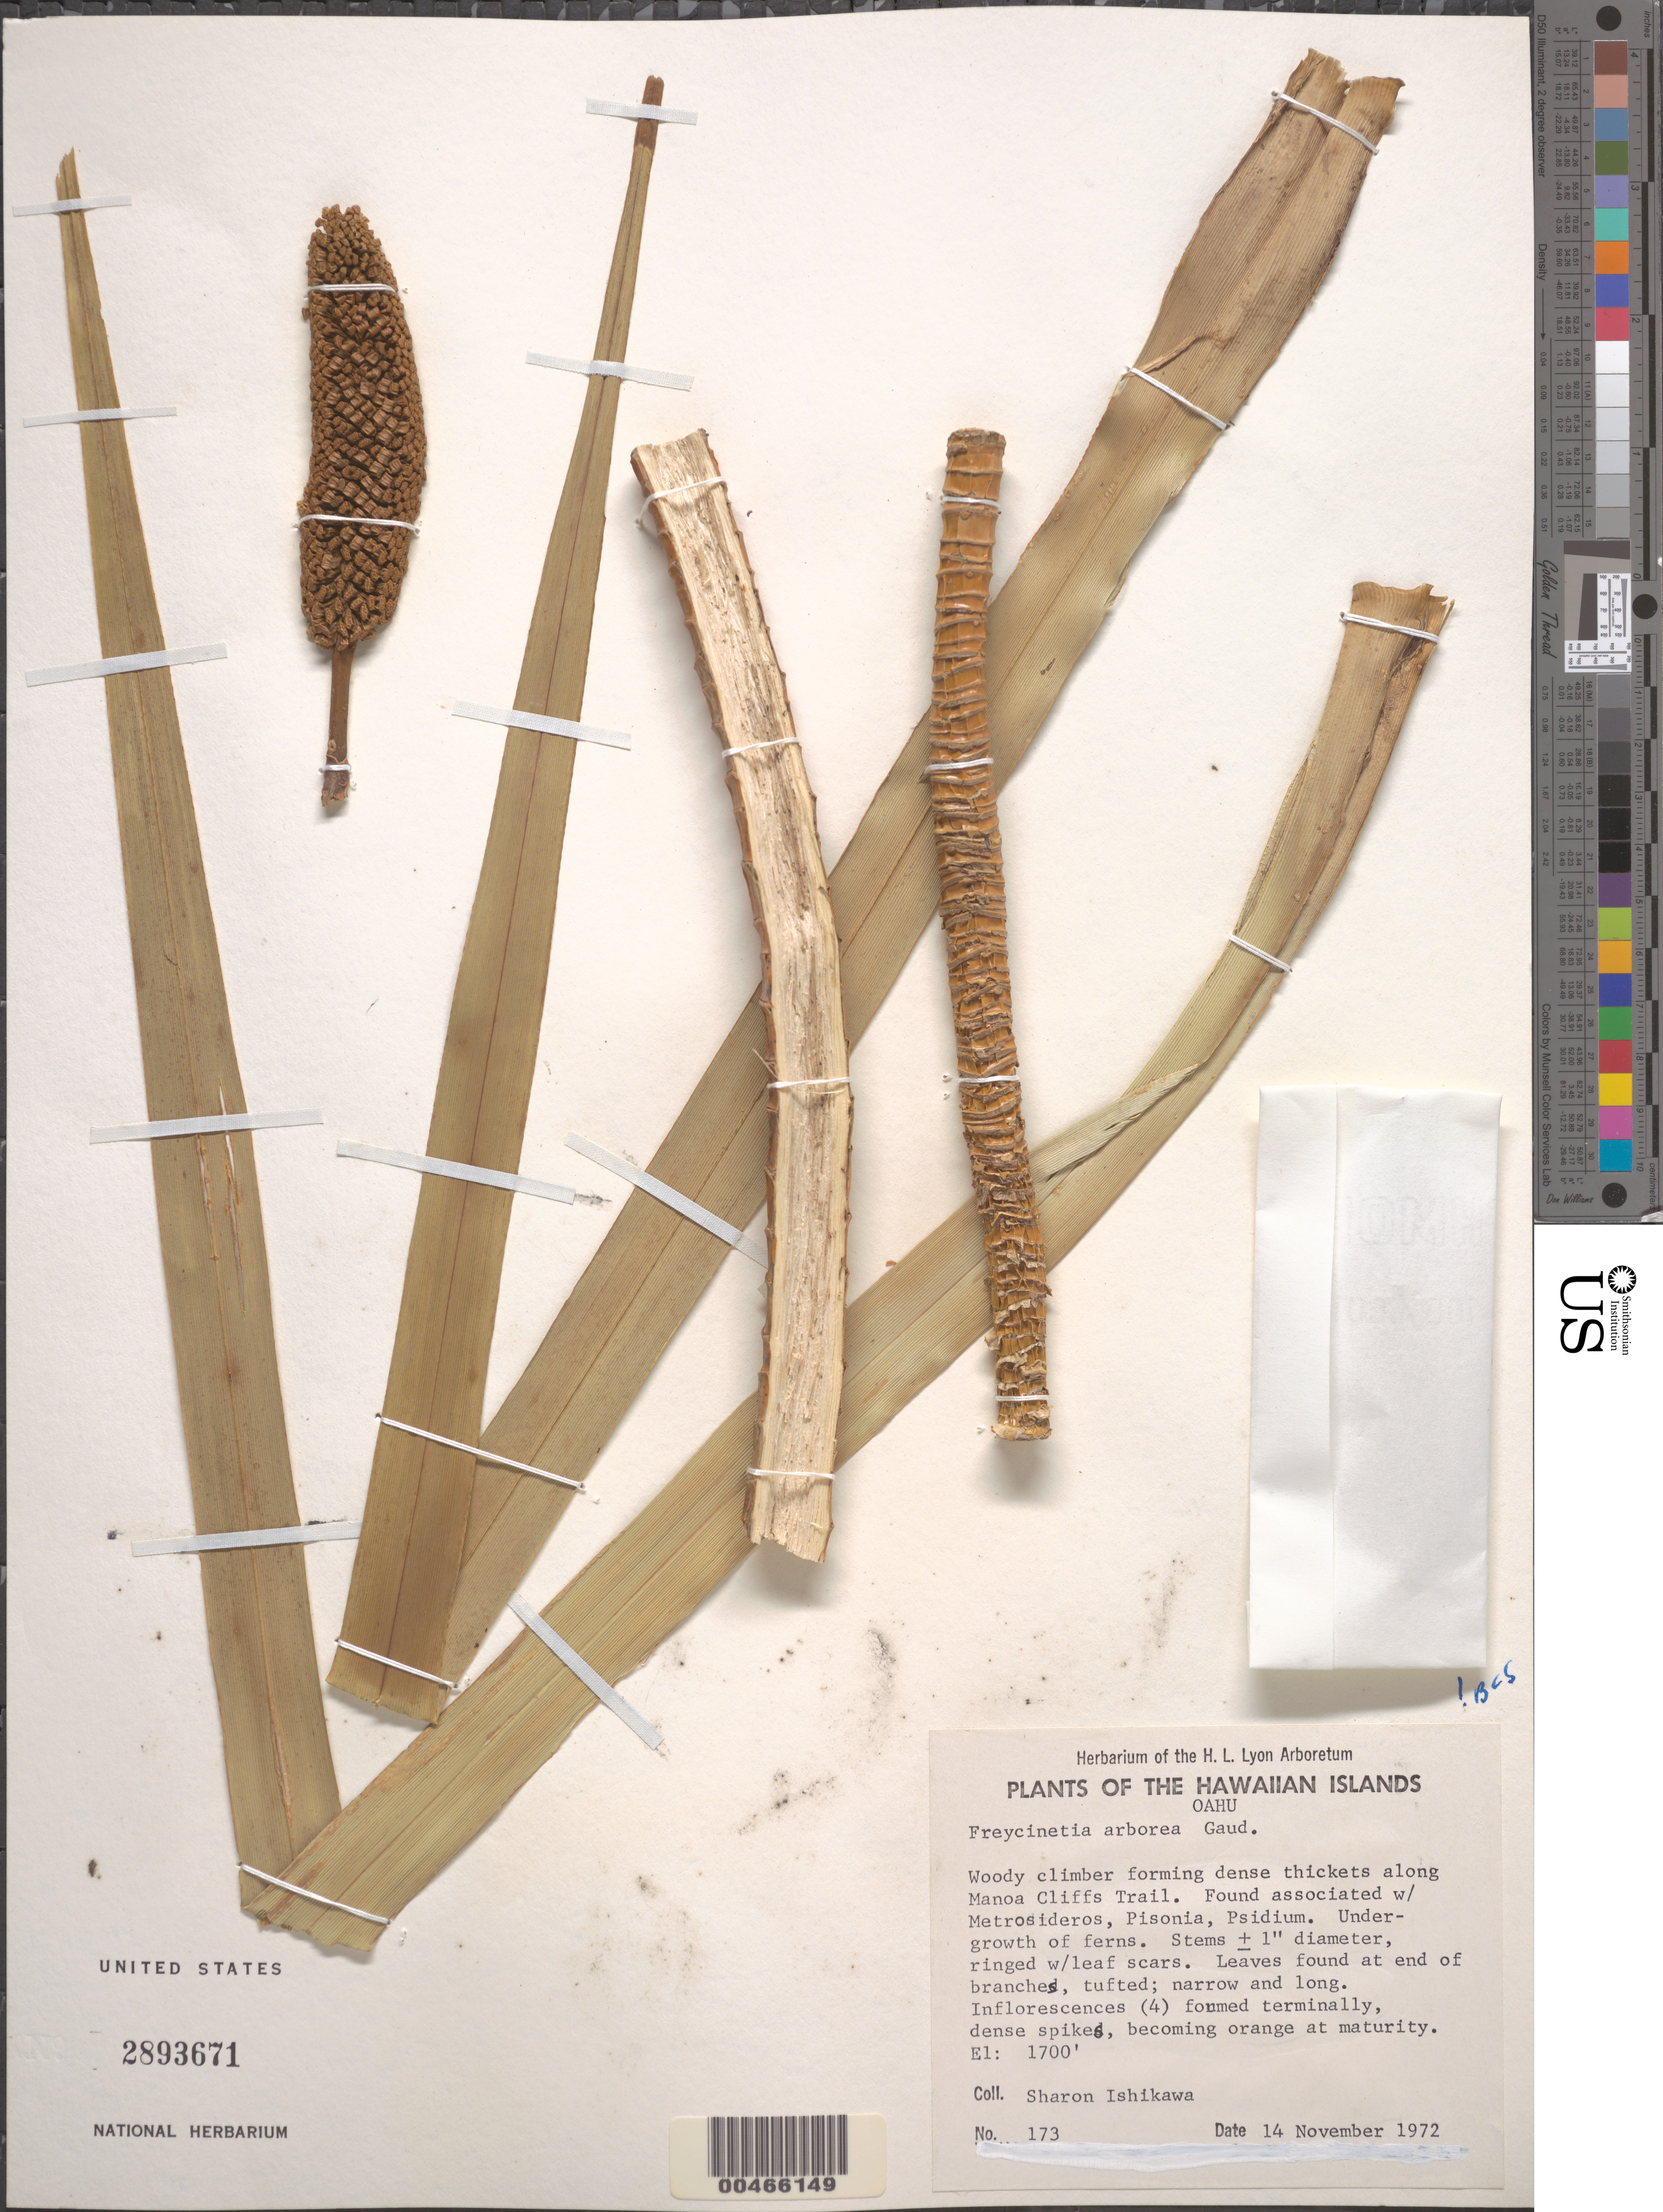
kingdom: Plantae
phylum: Tracheophyta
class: Liliopsida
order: Pandanales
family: Pandanaceae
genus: Freycinetia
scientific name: Freycinetia arborea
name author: Gaudich.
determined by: Stone, Benjamin C.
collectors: S. S. Ishikawa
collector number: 173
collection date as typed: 14 Nov 1972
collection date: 1972-11-14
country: United States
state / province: Hawaii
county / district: Honolulu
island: Oahu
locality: along Manoa Cliffs Trail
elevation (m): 518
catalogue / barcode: US 2893671